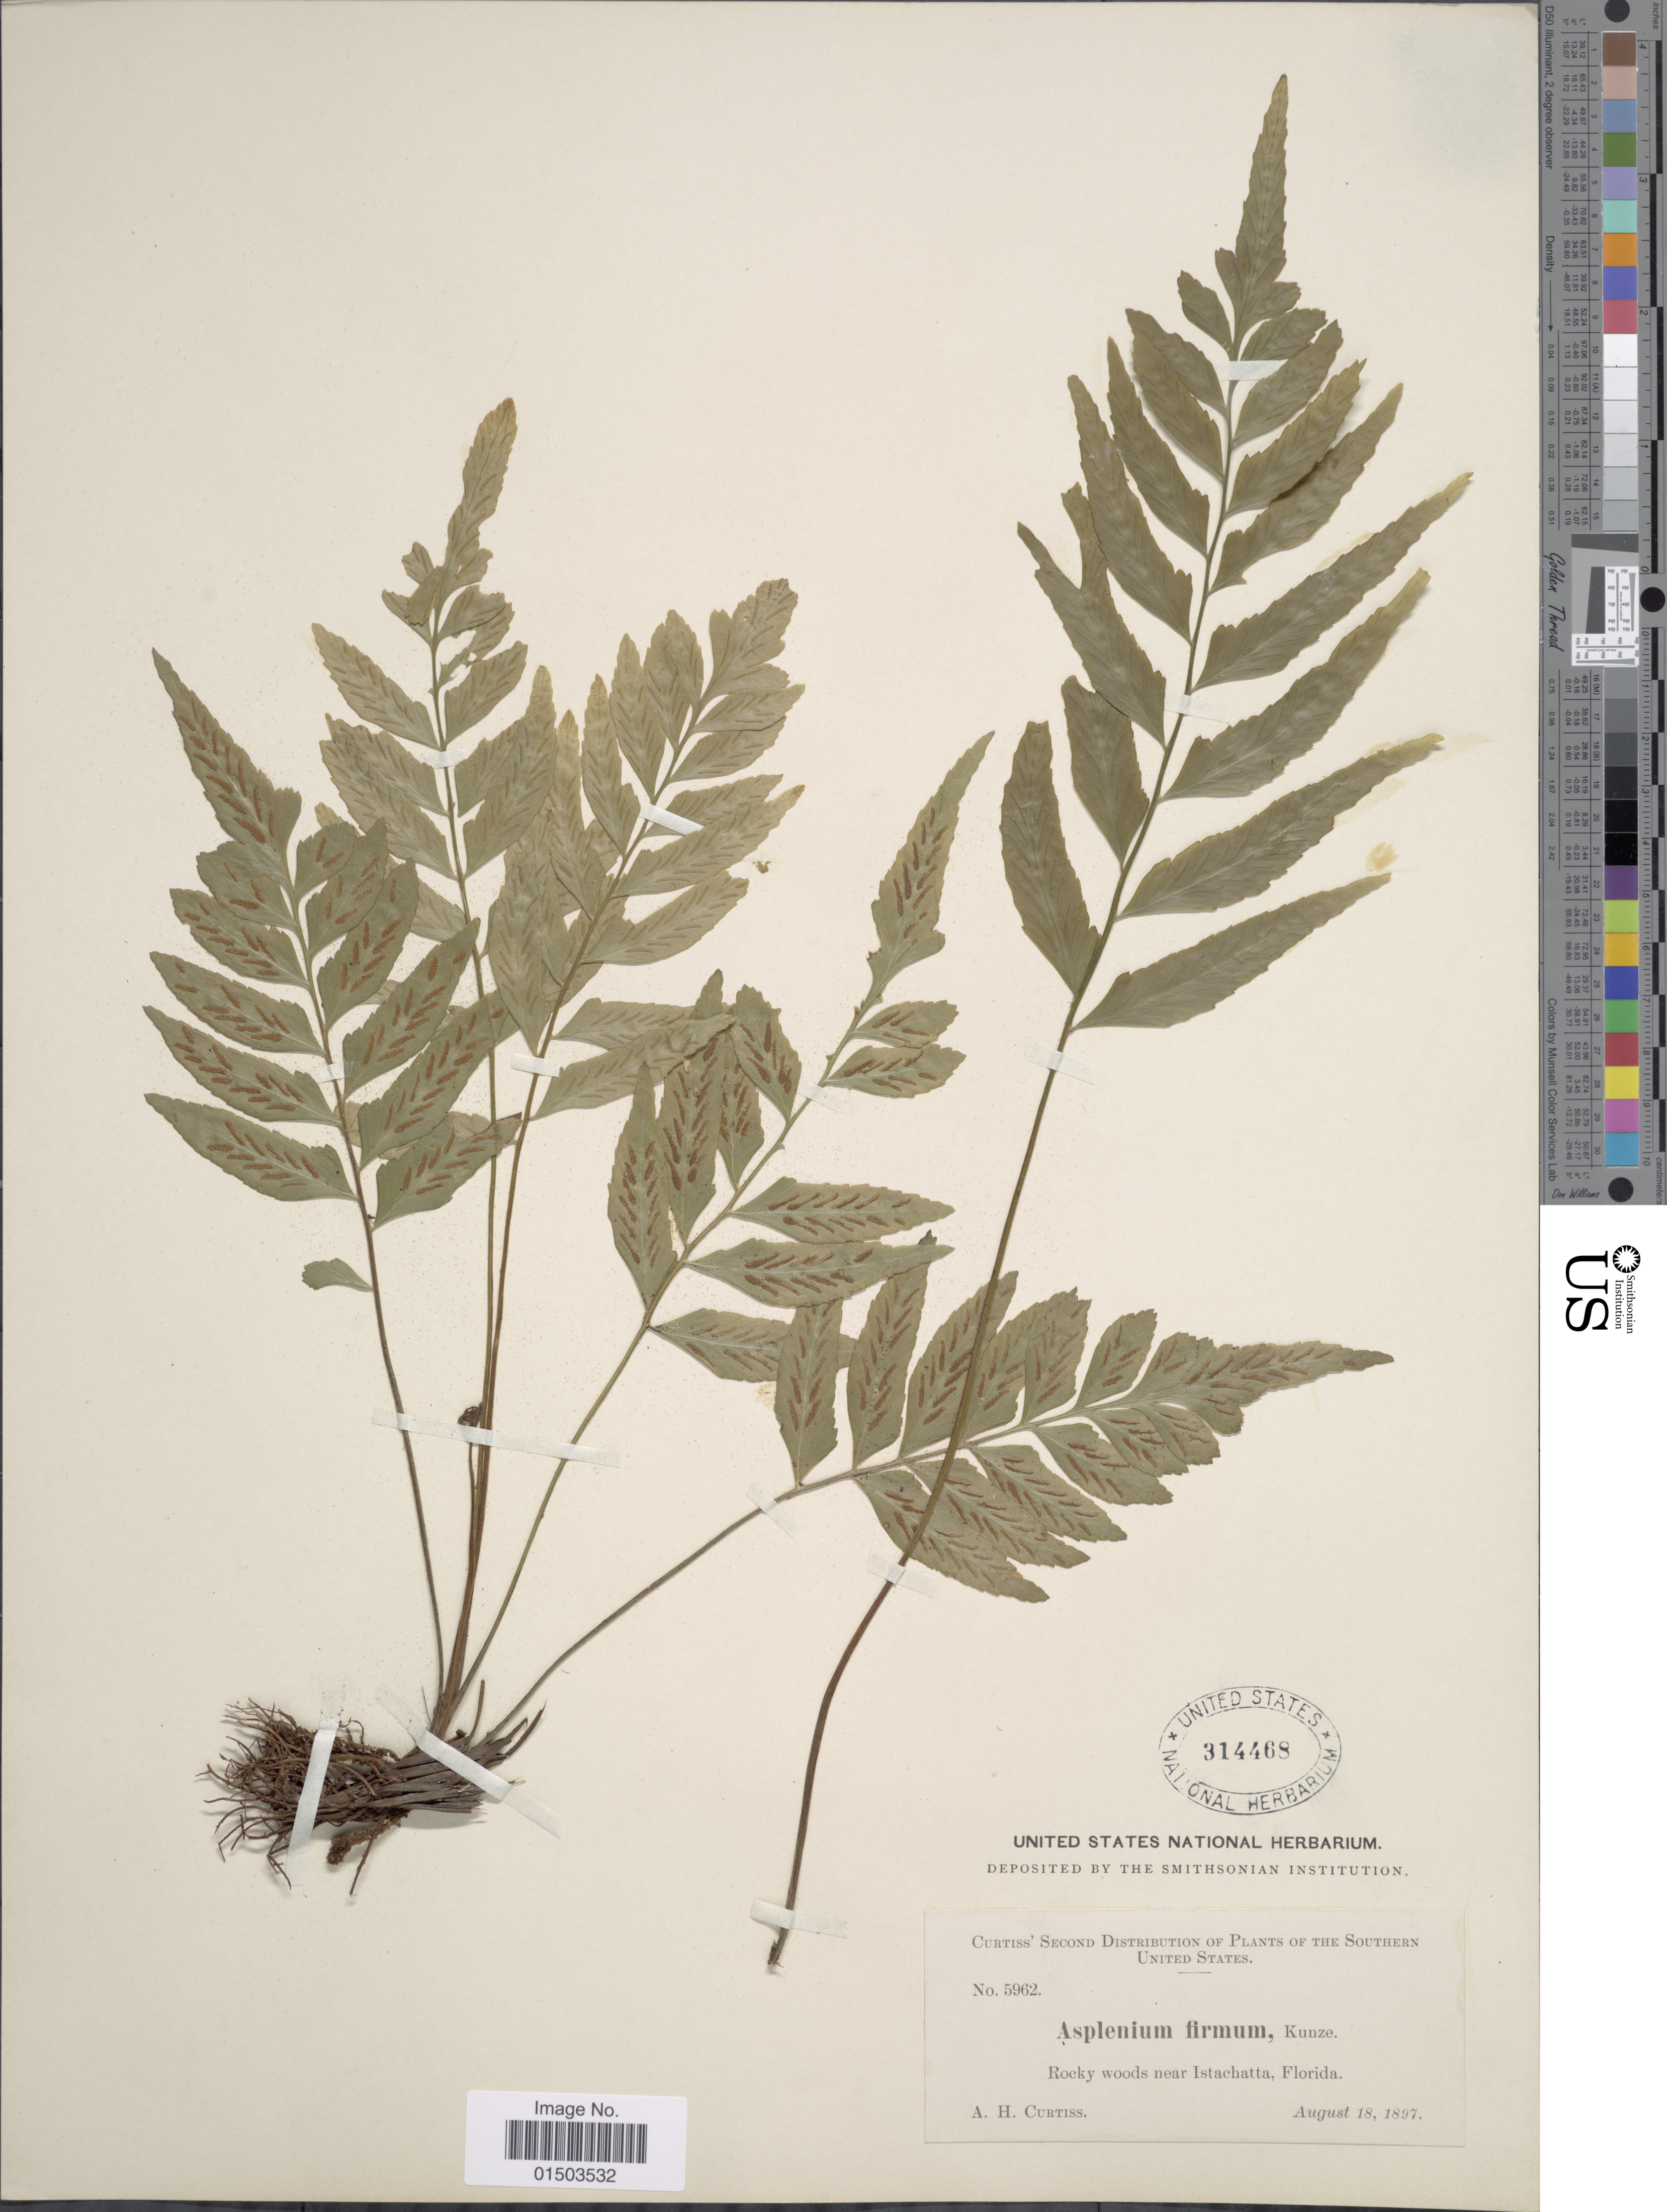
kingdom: Plantae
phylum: Tracheophyta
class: Polypodiopsida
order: Polypodiales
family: Aspleniaceae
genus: Asplenium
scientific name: Asplenium abscissum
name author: Willd.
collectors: A. H. Curtiss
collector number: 5962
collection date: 1897-08-18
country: United States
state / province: Florida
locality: Southern United States, Rocky woods near Istachatta, Florida.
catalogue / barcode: US 314468